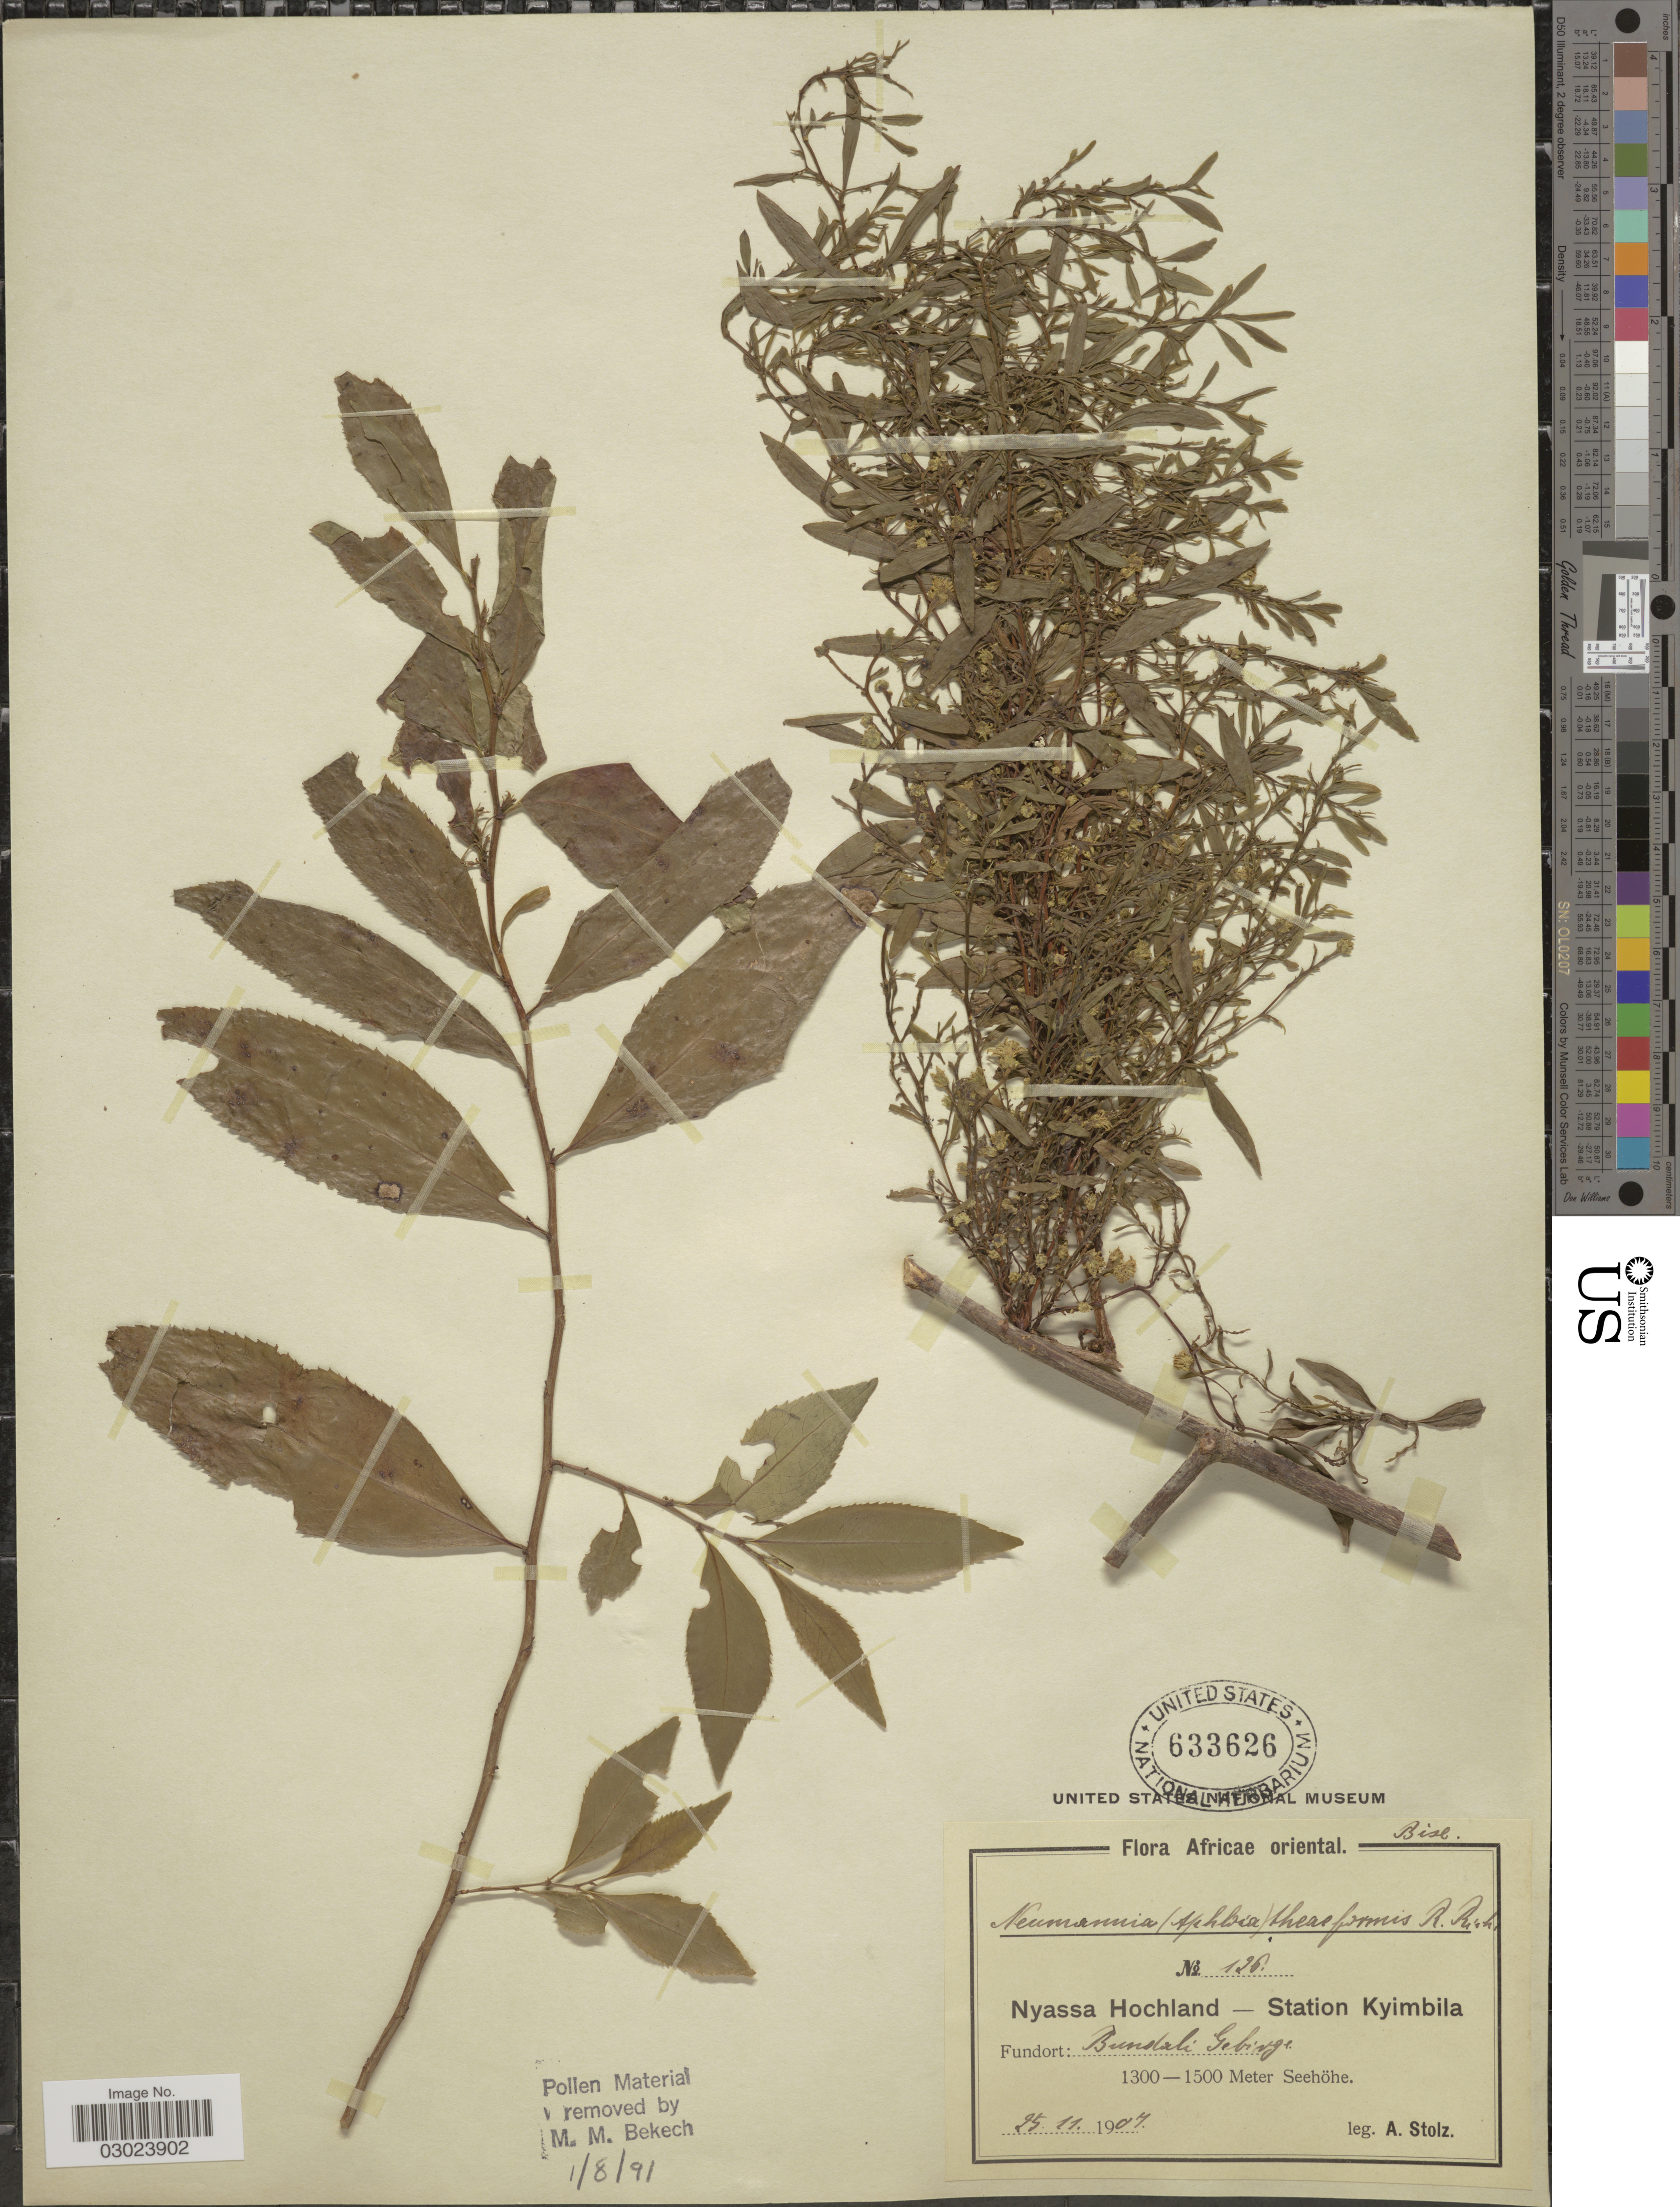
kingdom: Plantae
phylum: Tracheophyta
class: Magnoliopsida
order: Crossosomatales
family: Aphloiaceae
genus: Aphloia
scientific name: Aphloia theiformis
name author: (Vahl) Benn.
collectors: A. Stolz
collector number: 126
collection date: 1907-11-25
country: Tanzania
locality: Africae oriental. Nyassa Hochland-Station Kyimbila. Bundali Gebirge.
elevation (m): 1300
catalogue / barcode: US 633626